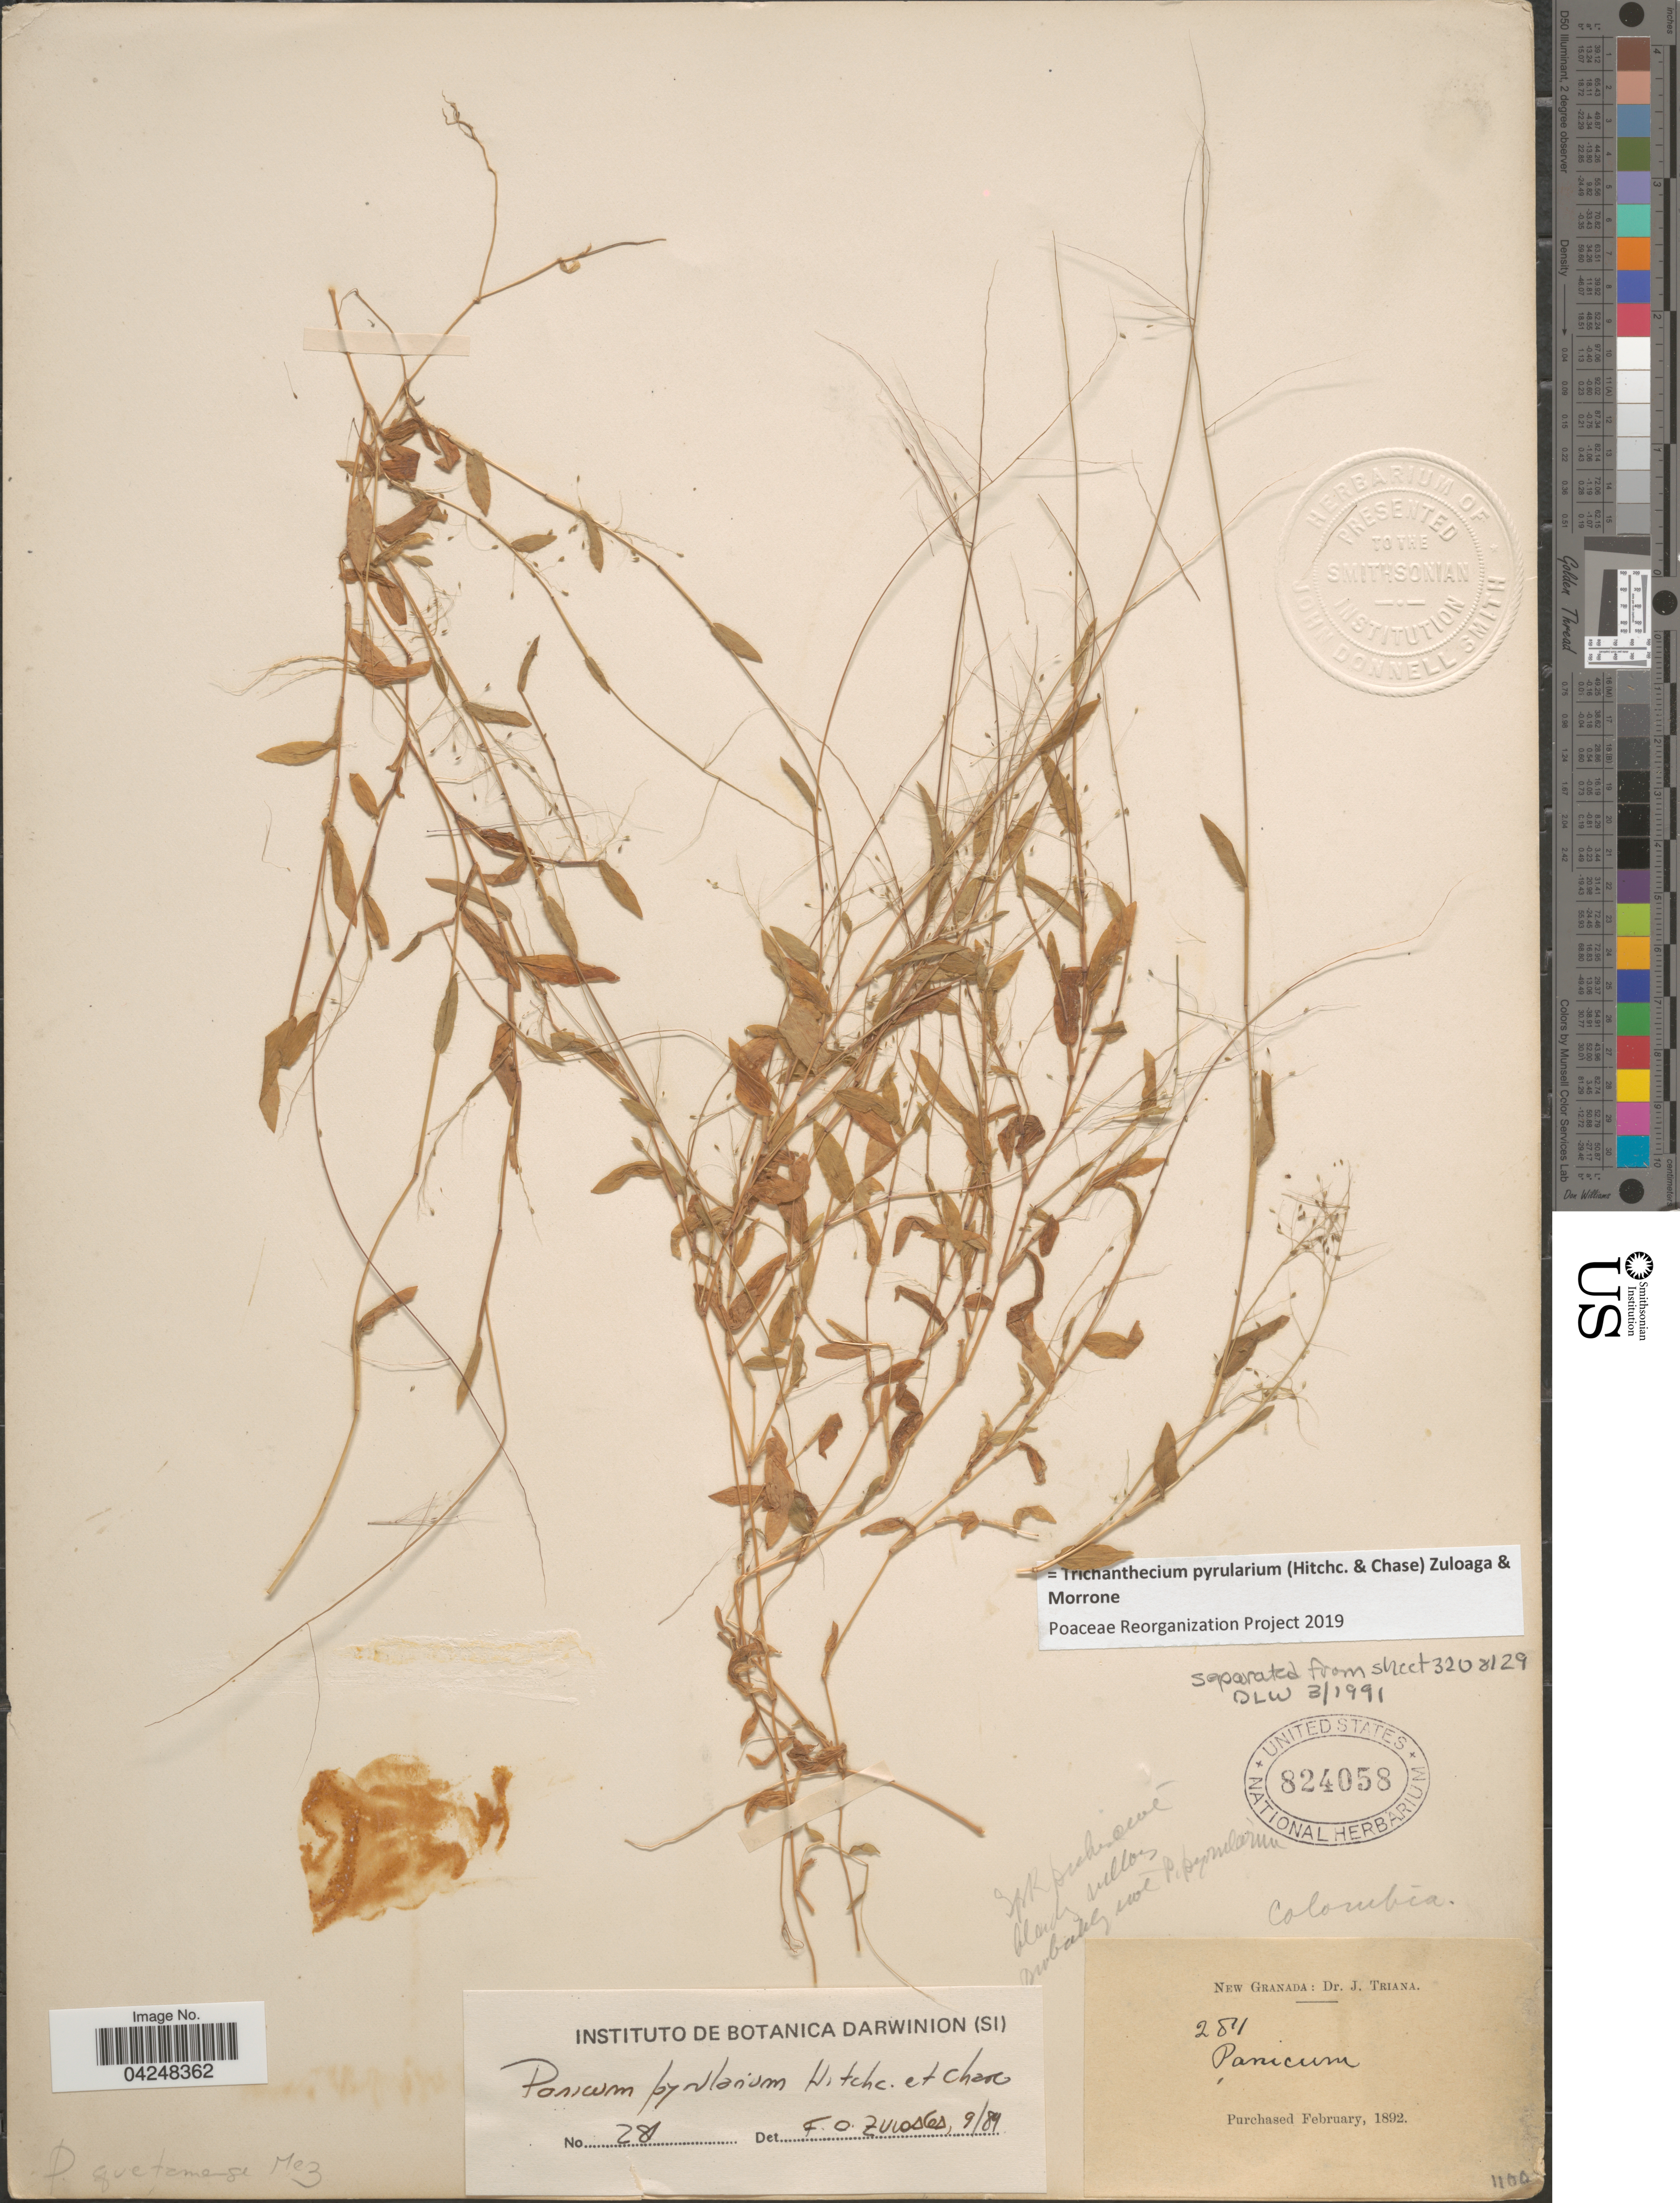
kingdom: Plantae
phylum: Tracheophyta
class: Liliopsida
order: Poales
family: Poaceae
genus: Trichanthecium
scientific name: Trichanthecium pyrularium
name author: (Hitchc. & Chase) Zuloaga & Morrone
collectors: J. Triana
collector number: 281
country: Colombia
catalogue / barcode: US 824058